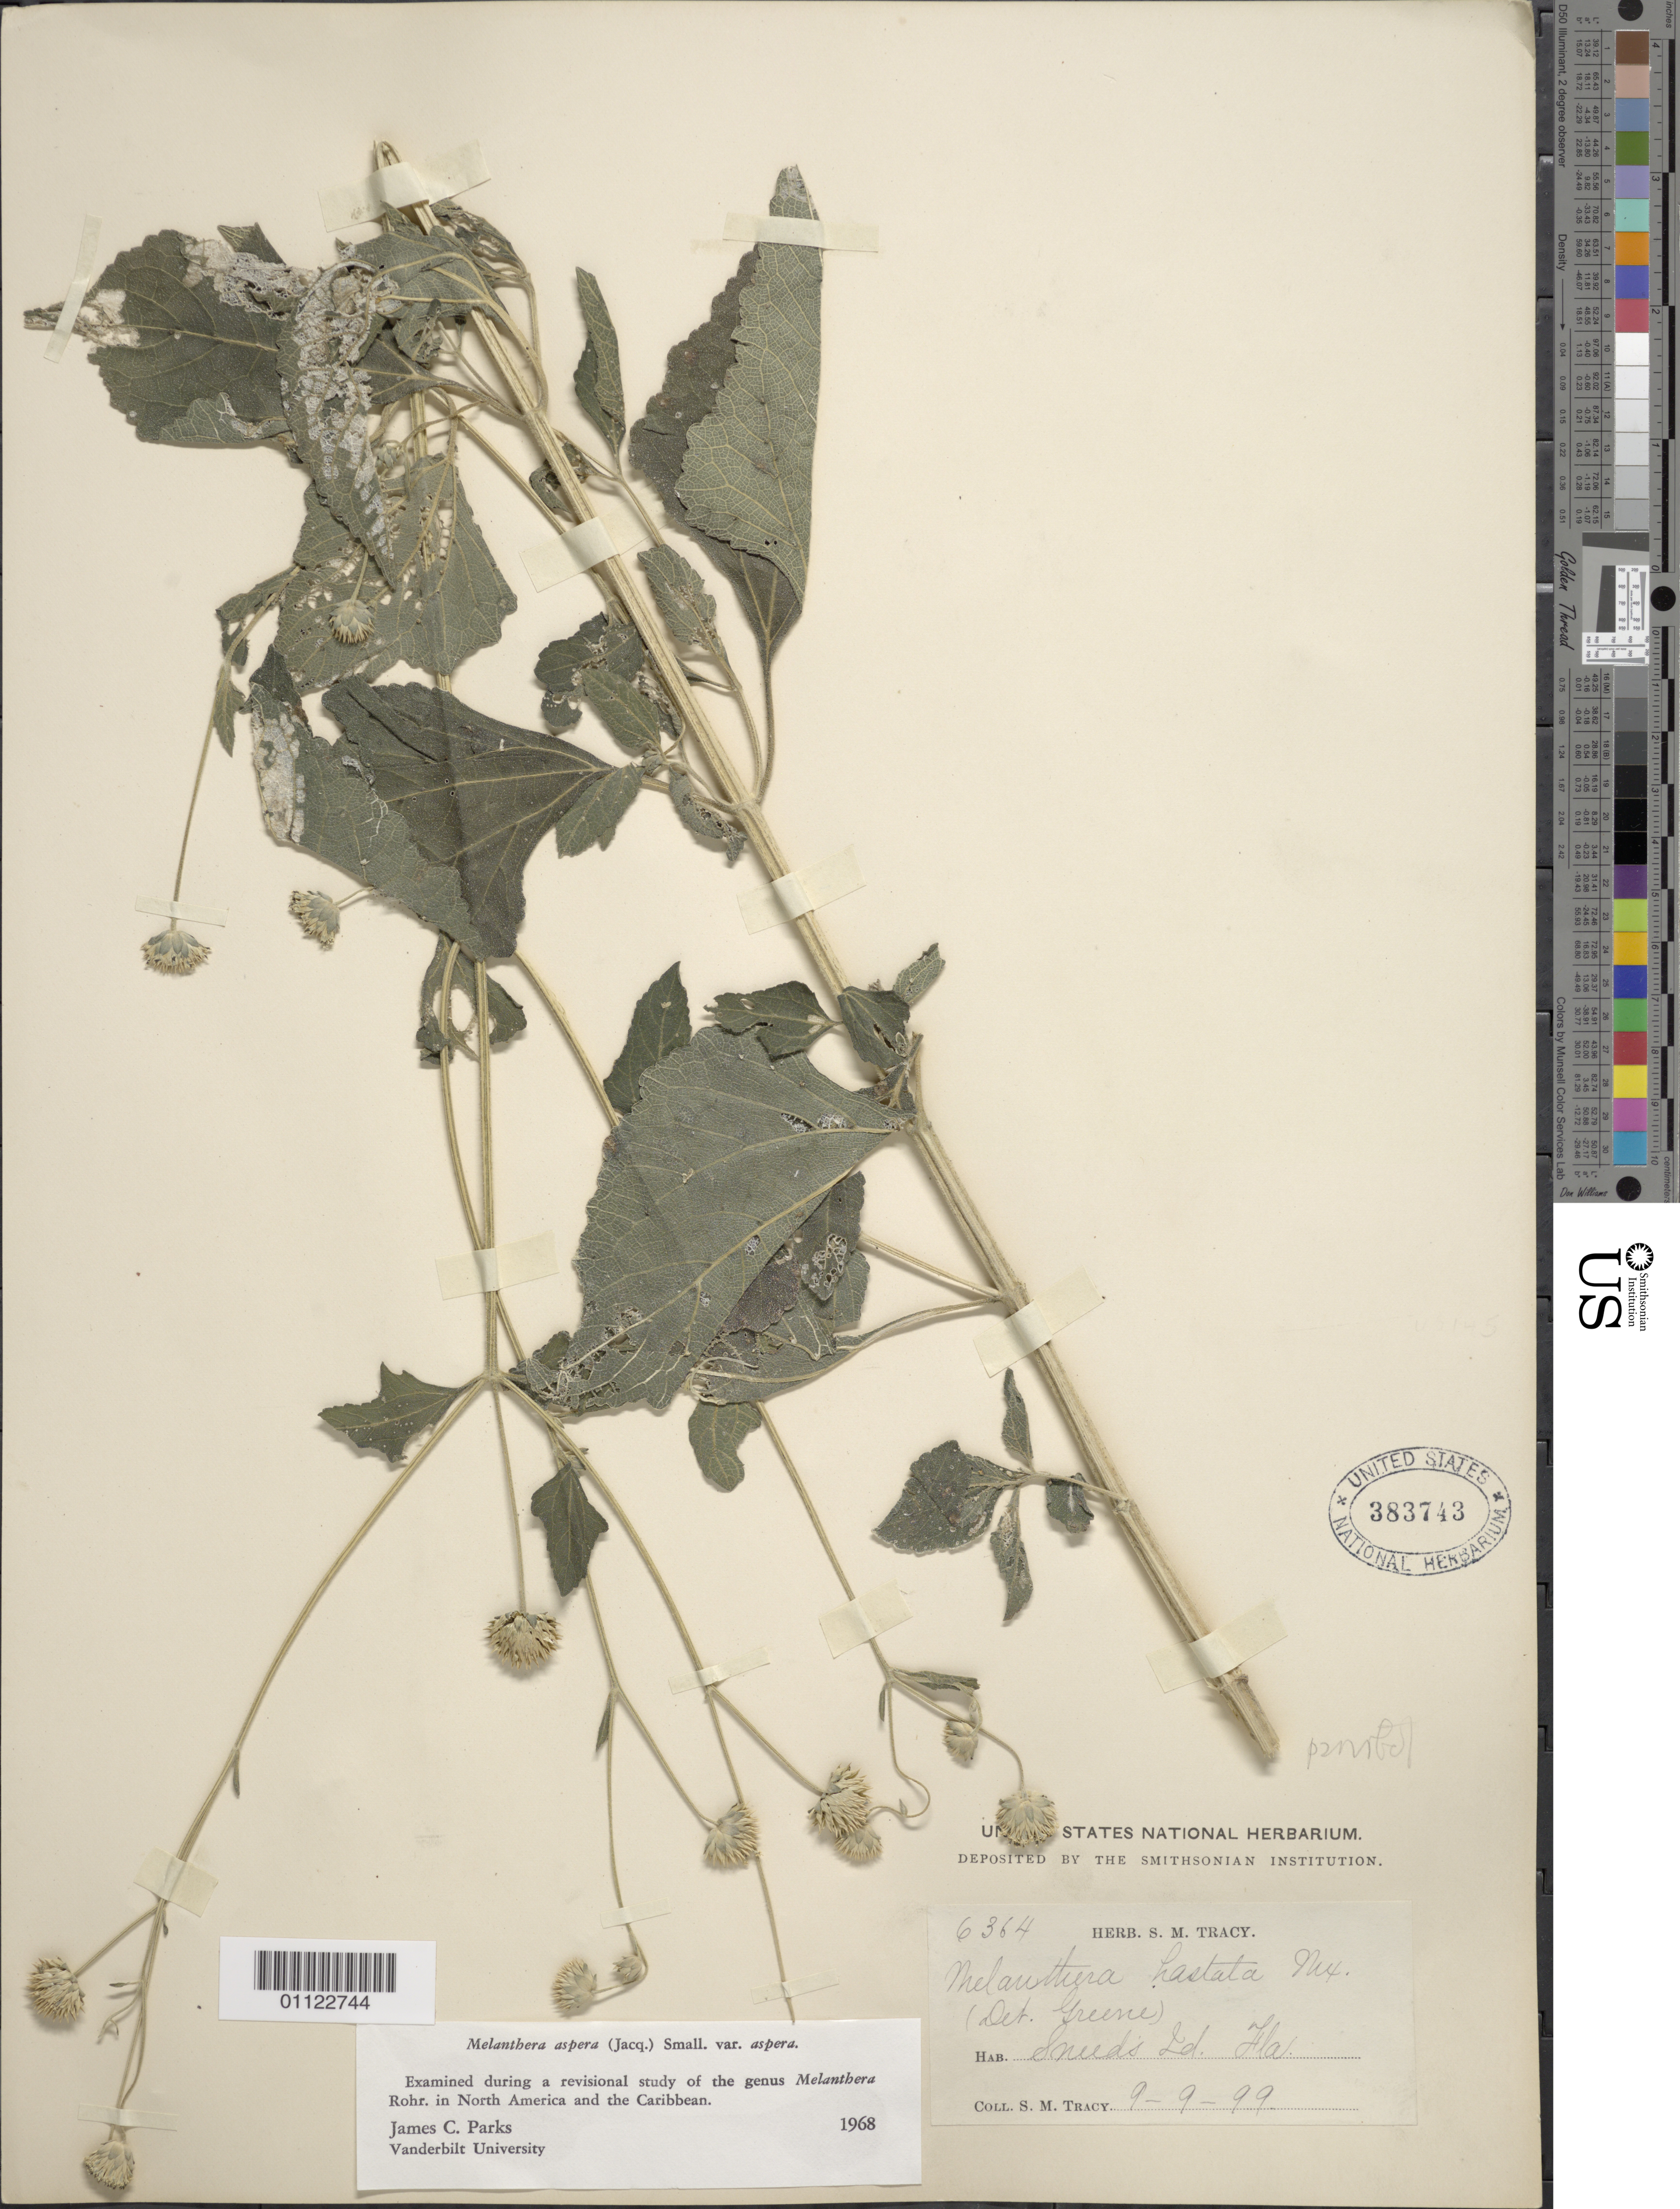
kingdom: Plantae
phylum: Tracheophyta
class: Magnoliopsida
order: Asterales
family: Asteraceae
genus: Melanthera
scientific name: Melanthera parvifolia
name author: Small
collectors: S. M. Tracy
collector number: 6364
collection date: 1899-09-09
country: United States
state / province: Florida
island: Sneed's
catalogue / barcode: US 383743